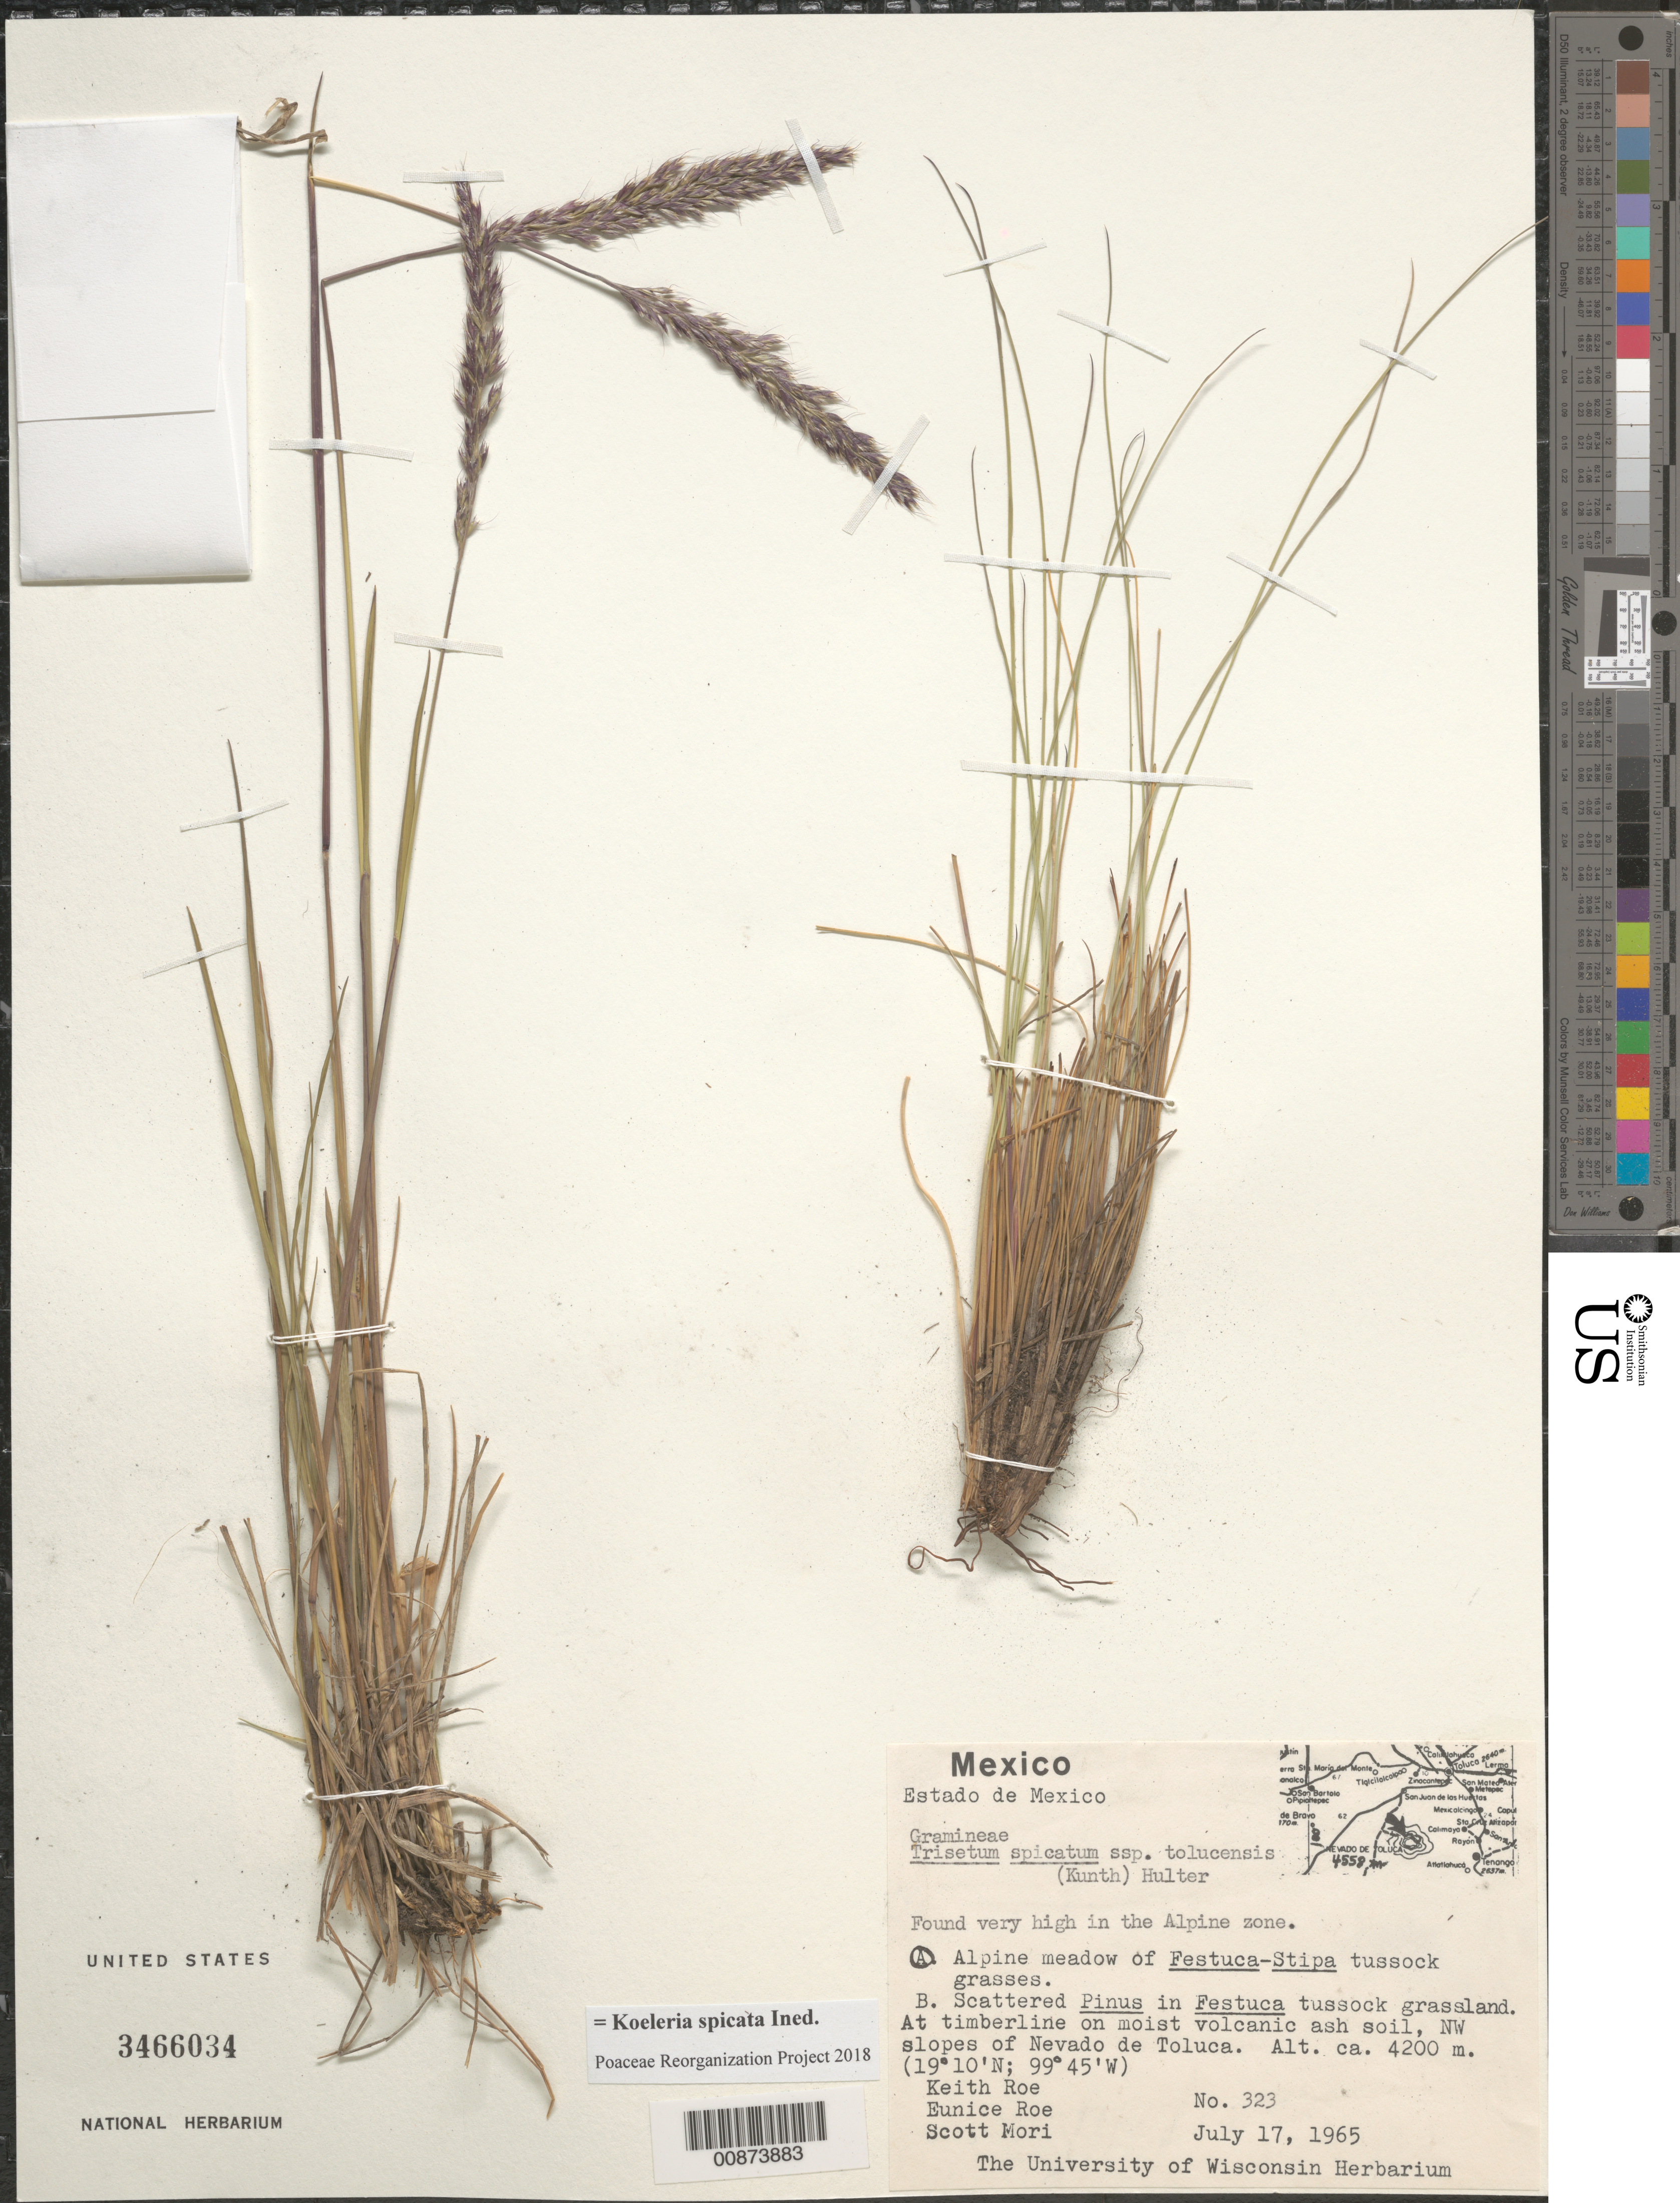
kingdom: Plantae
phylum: Tracheophyta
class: Liliopsida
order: Poales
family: Poaceae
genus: Koeleria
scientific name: Koeleria spicata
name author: (L.) Barberá et al.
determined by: Poaceae Reorganization Project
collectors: K. E. Roe, E. Roe & S. Mori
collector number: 323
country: Mexico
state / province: México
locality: NW slopes of Nevado de Toluca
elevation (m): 4200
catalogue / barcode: US 3466034